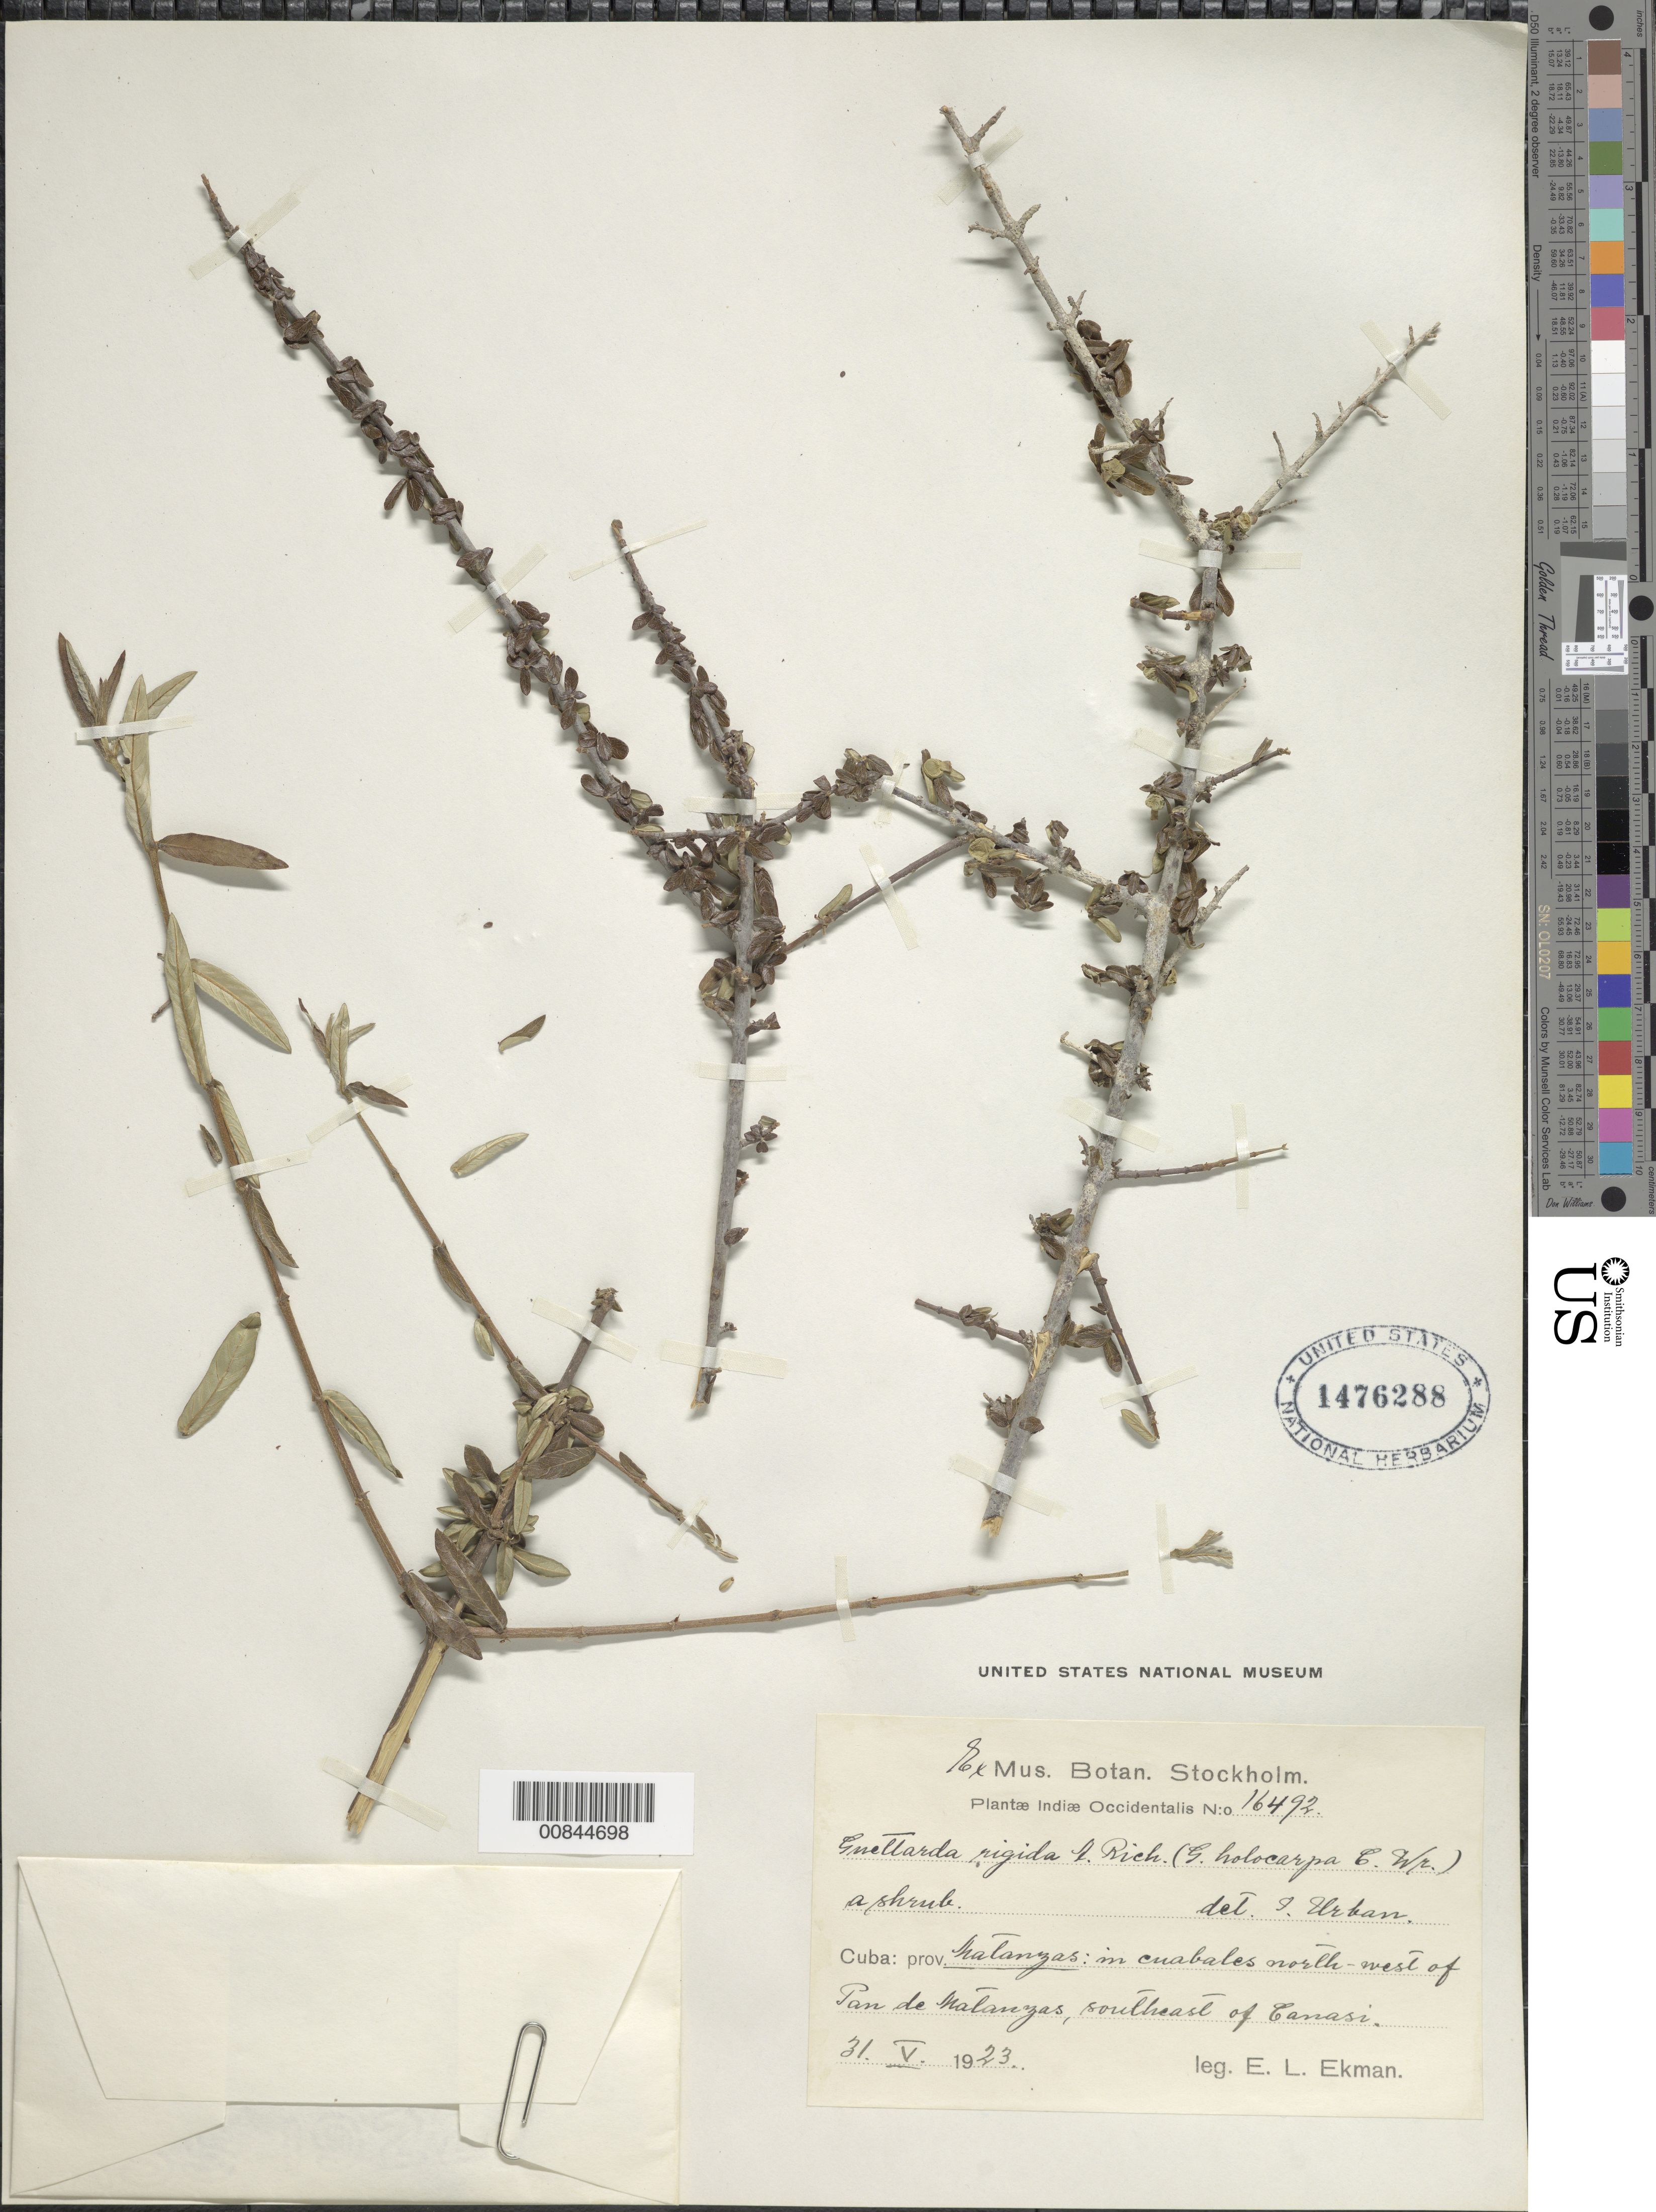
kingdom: Plantae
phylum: Tracheophyta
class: Magnoliopsida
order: Gentianales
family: Rubiaceae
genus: Guettarda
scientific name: Guettarda rigida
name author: A. Rich.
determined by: Urban, Ignatz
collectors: E. L. Ekman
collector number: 16492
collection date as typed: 31 May 1923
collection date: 1923-05-31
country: Cuba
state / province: Matanzas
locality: Northwest of Pan de Matanzas, southeast of Canasi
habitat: In cuabales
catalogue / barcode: US 1476288